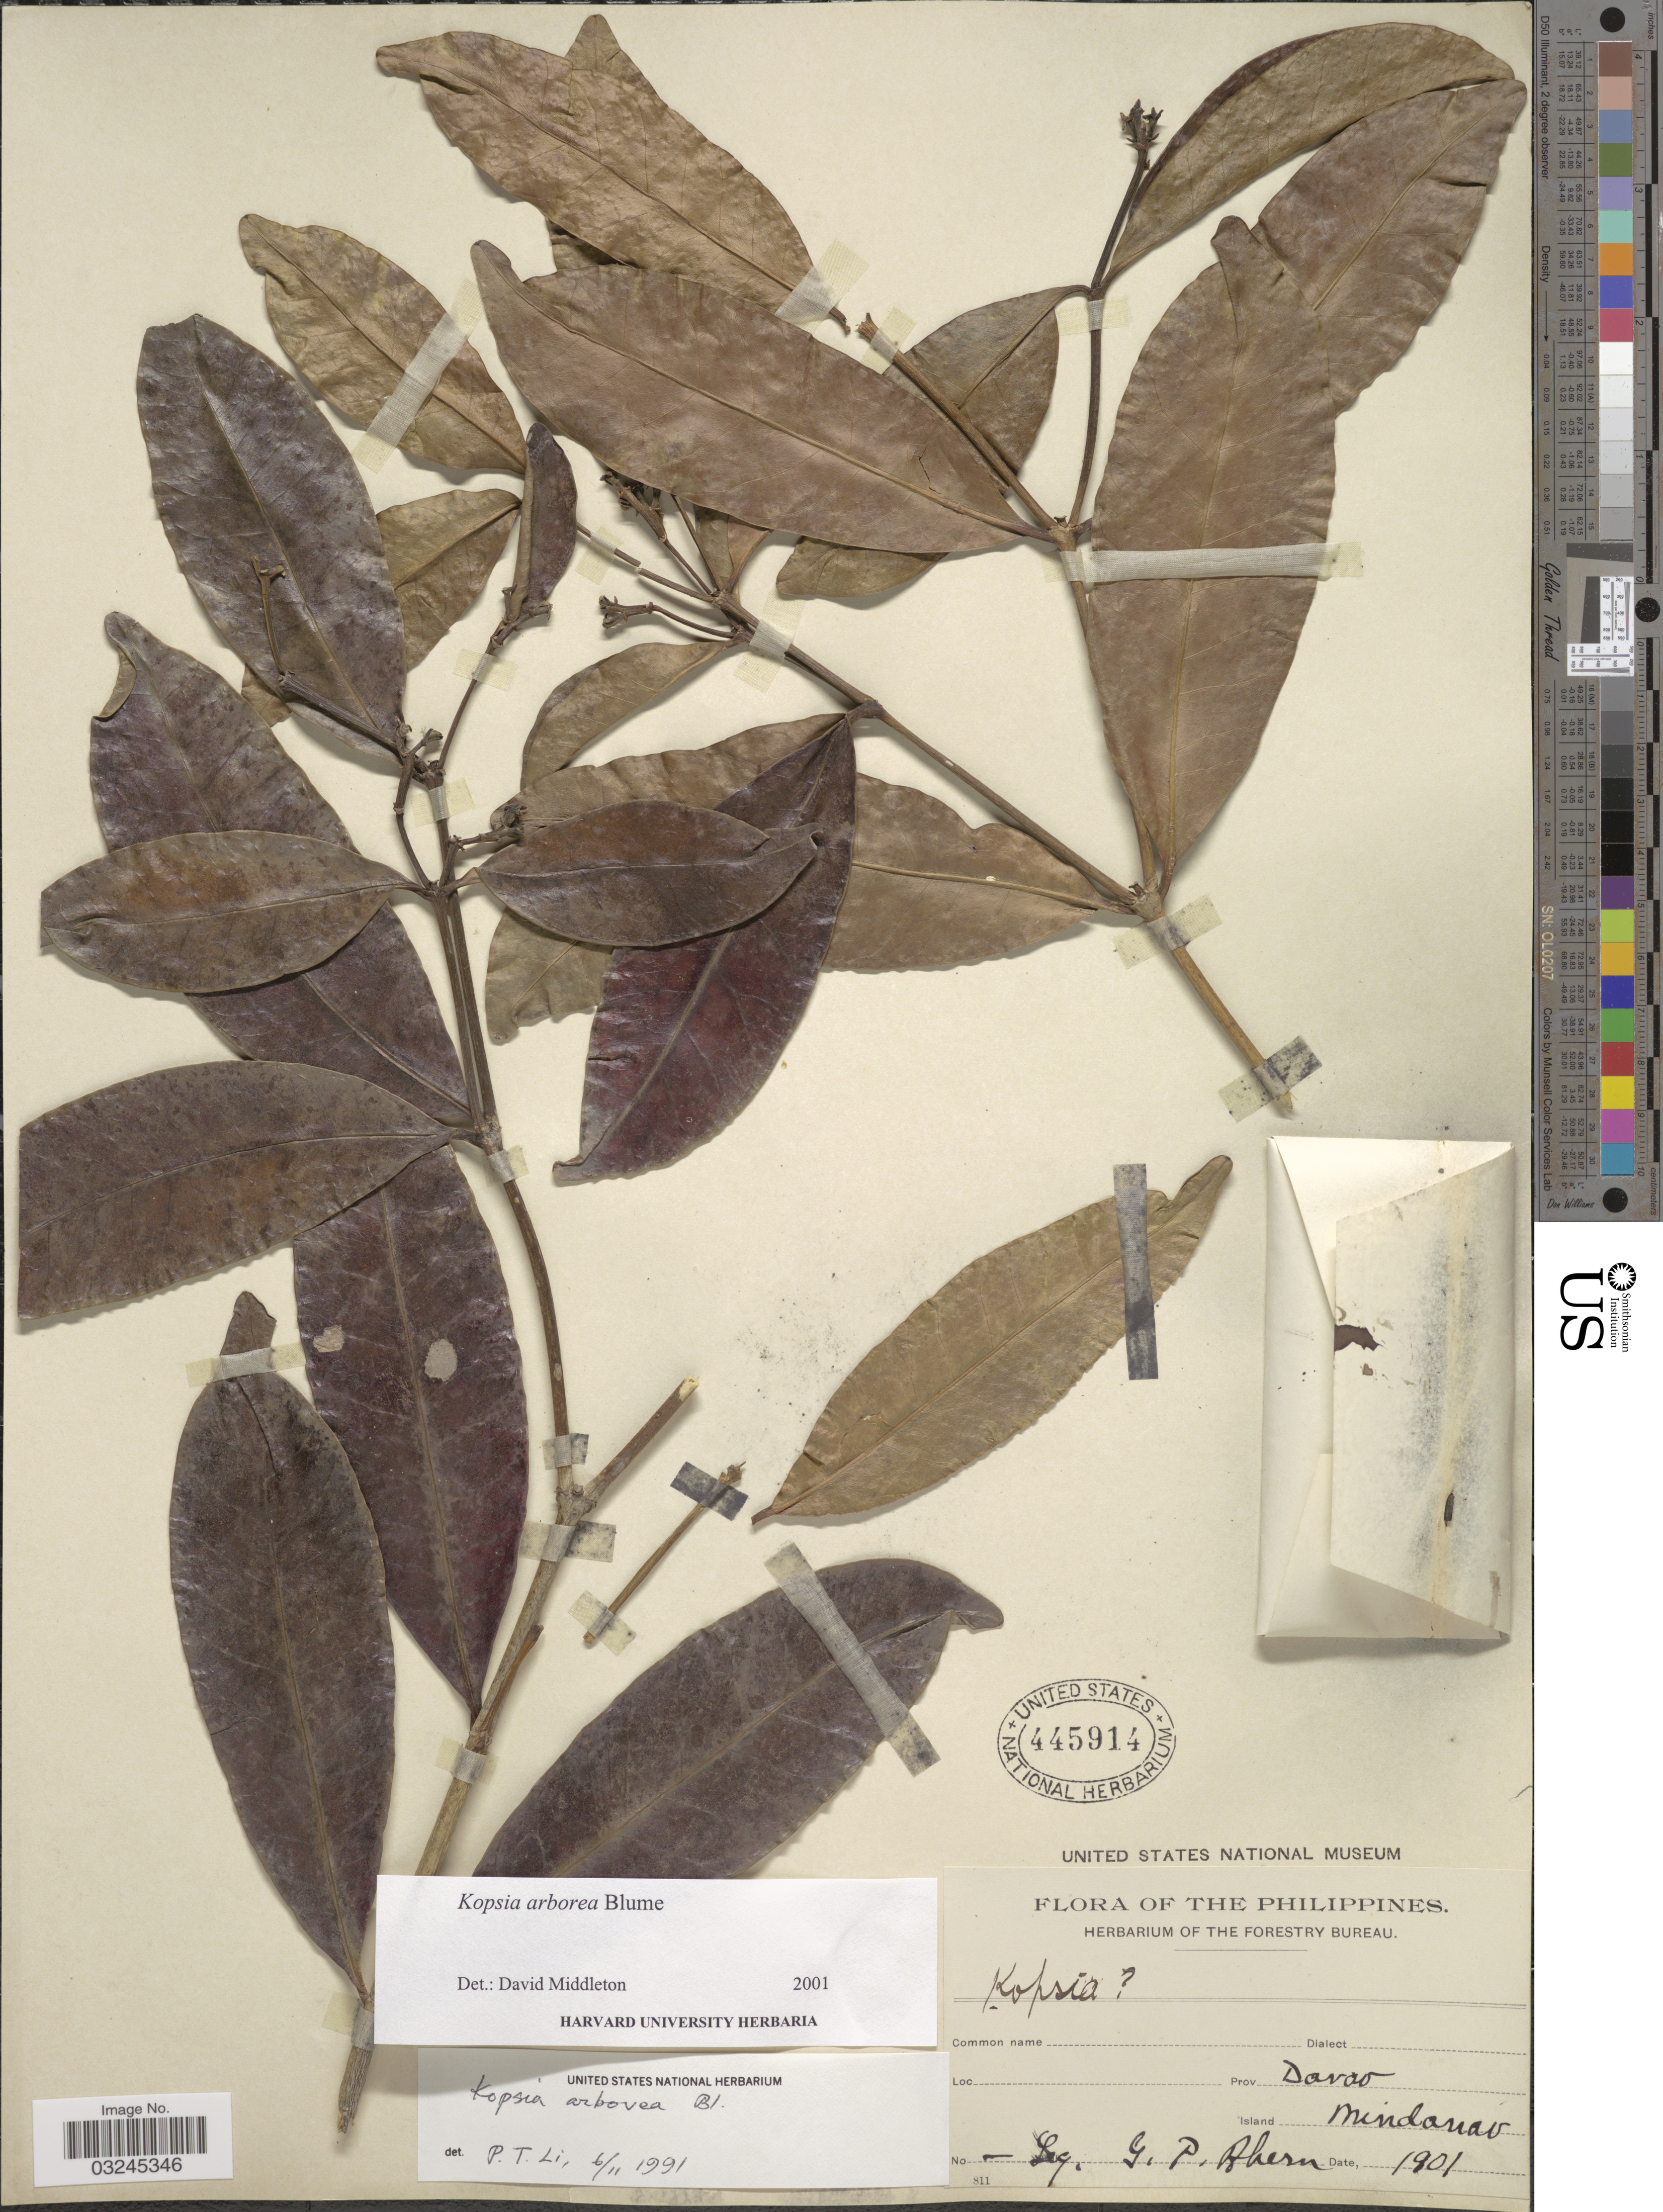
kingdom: Plantae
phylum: Tracheophyta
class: Magnoliopsida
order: Gentianales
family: Apocynaceae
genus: Kopsia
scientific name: Kopsia arborea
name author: Blume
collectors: G. Ahern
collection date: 1901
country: Philippines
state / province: Davao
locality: Prov. Davao. Island Mindanao.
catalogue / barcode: US 445914